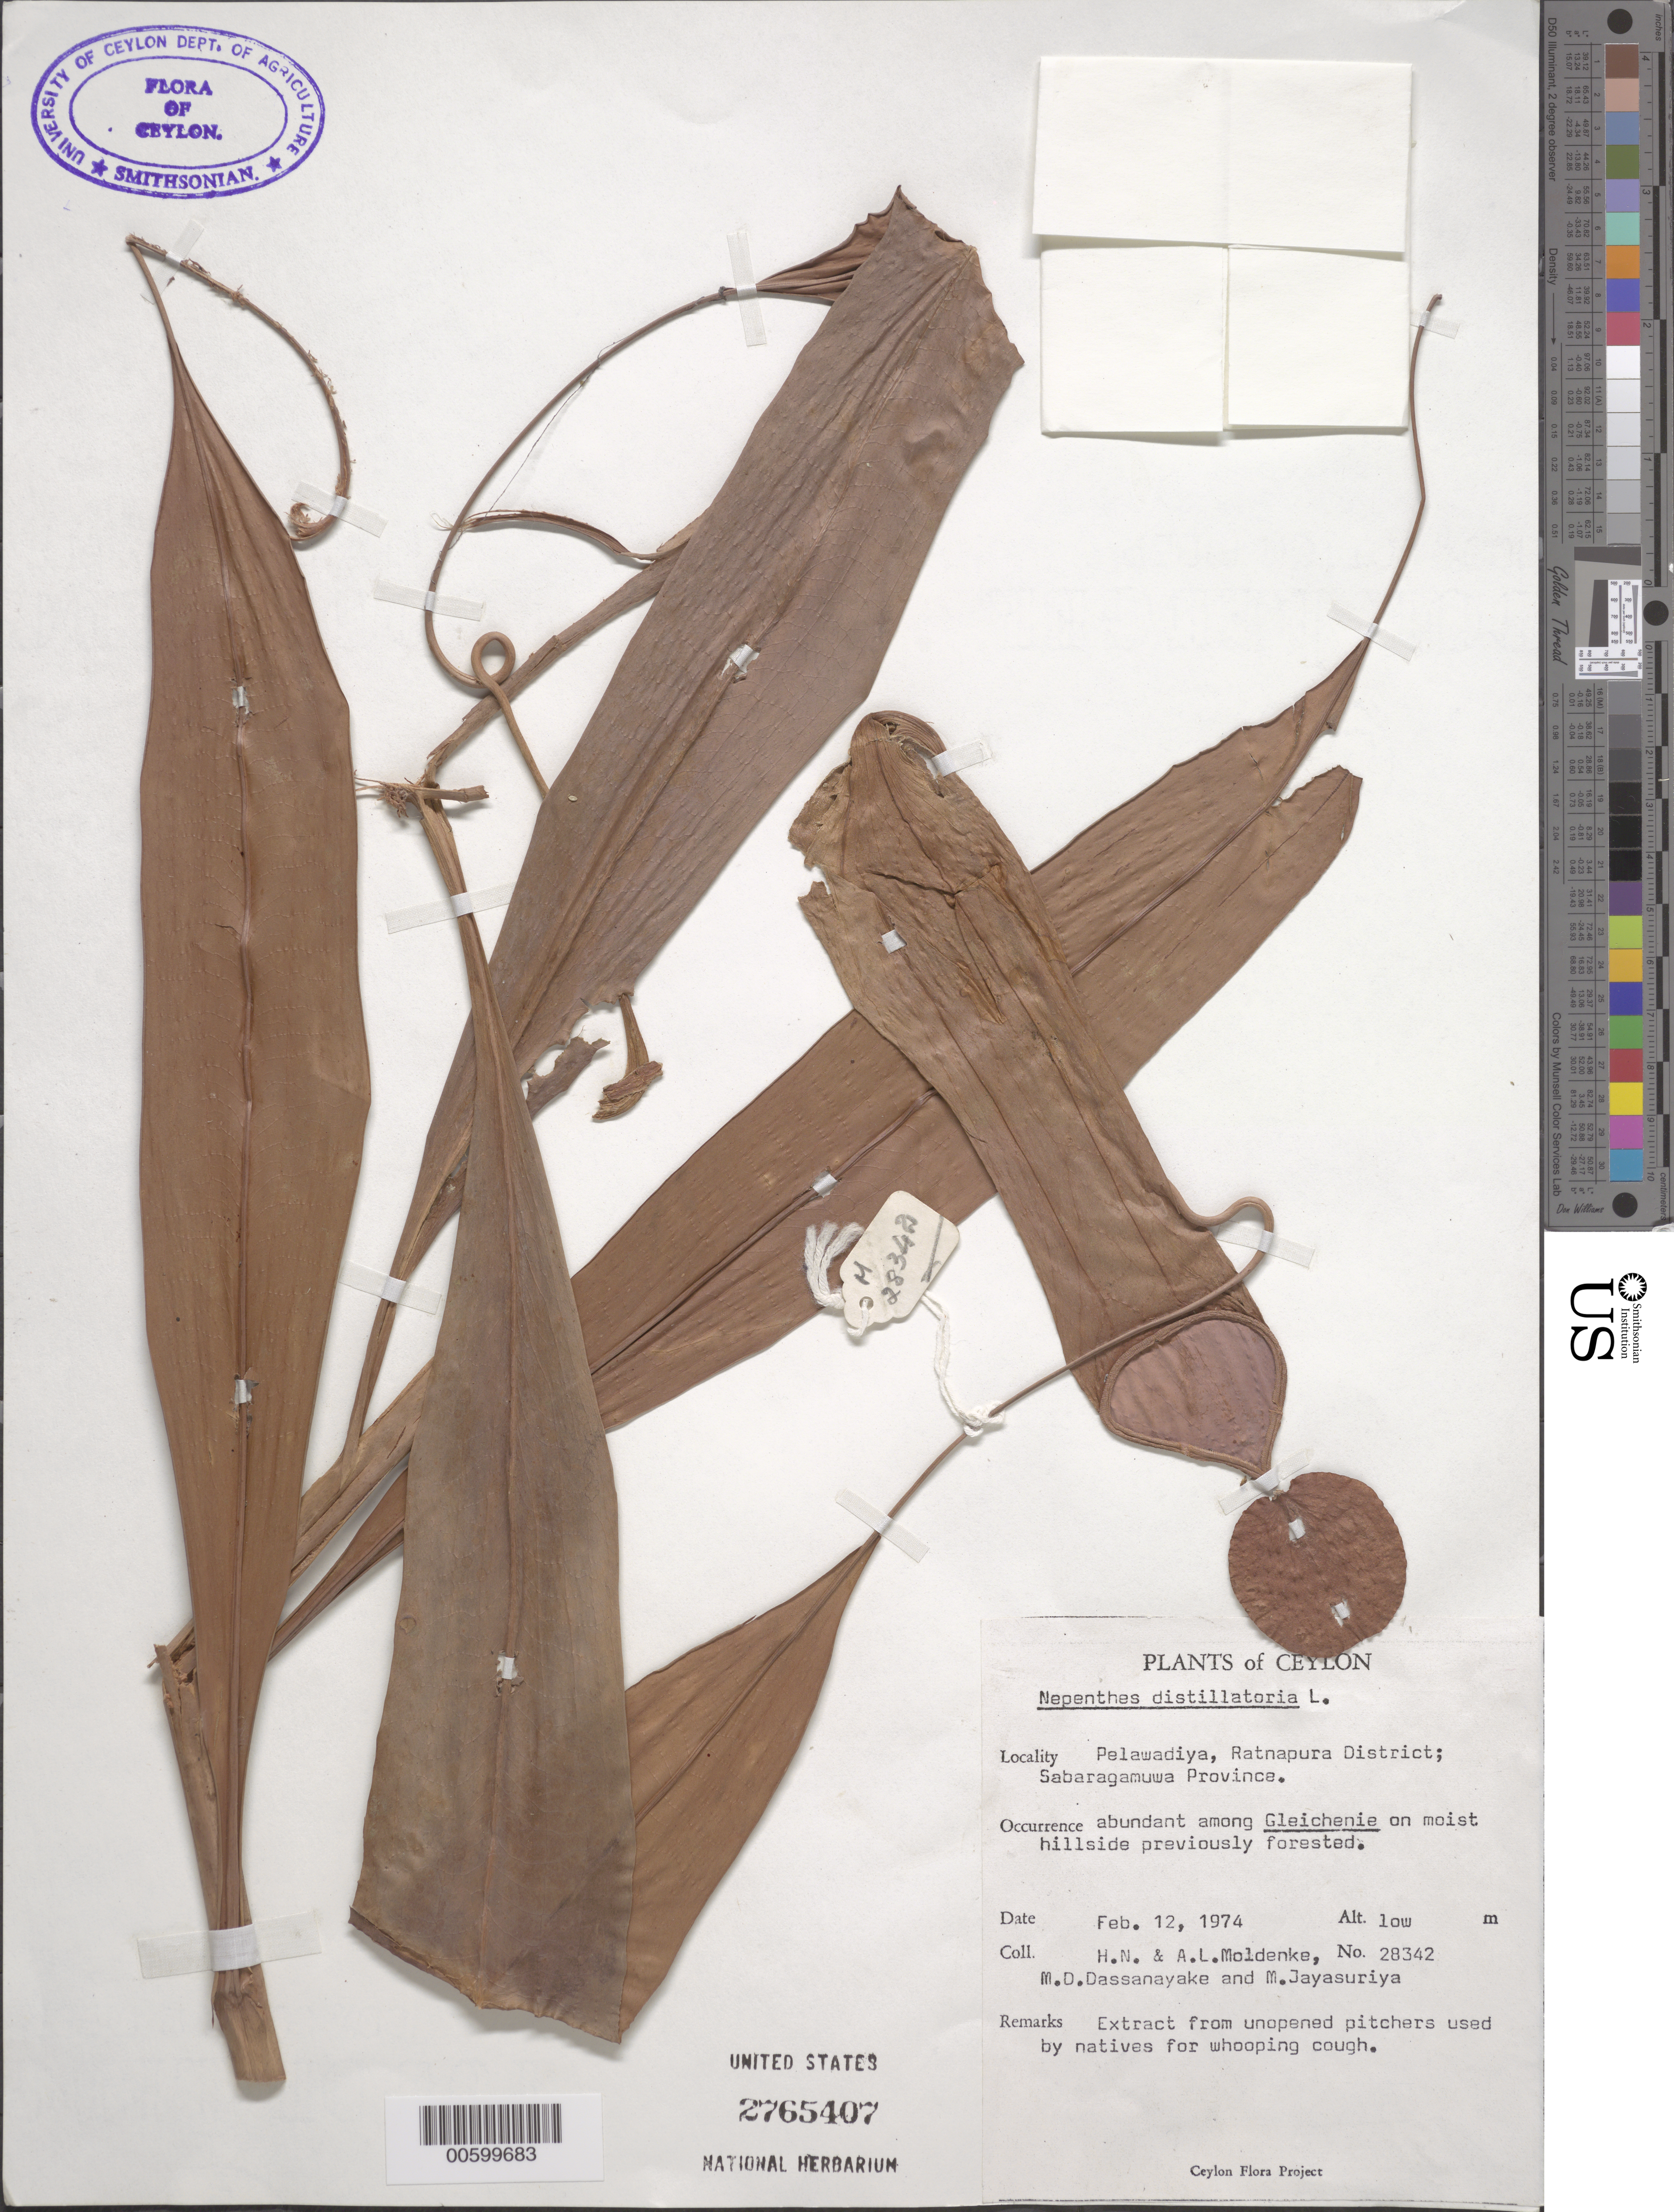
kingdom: Plantae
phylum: Tracheophyta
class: Magnoliopsida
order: Caryophyllales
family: Nepenthaceae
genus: Nepenthes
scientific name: Nepenthes distillatoria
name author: L.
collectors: H. N. Moldenke & A. L. Moldenke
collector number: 28342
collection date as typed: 12 Feb 1974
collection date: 1974-02-12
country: Sri Lanka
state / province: Sabaragamuwa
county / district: Ratnapura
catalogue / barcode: US 2765407